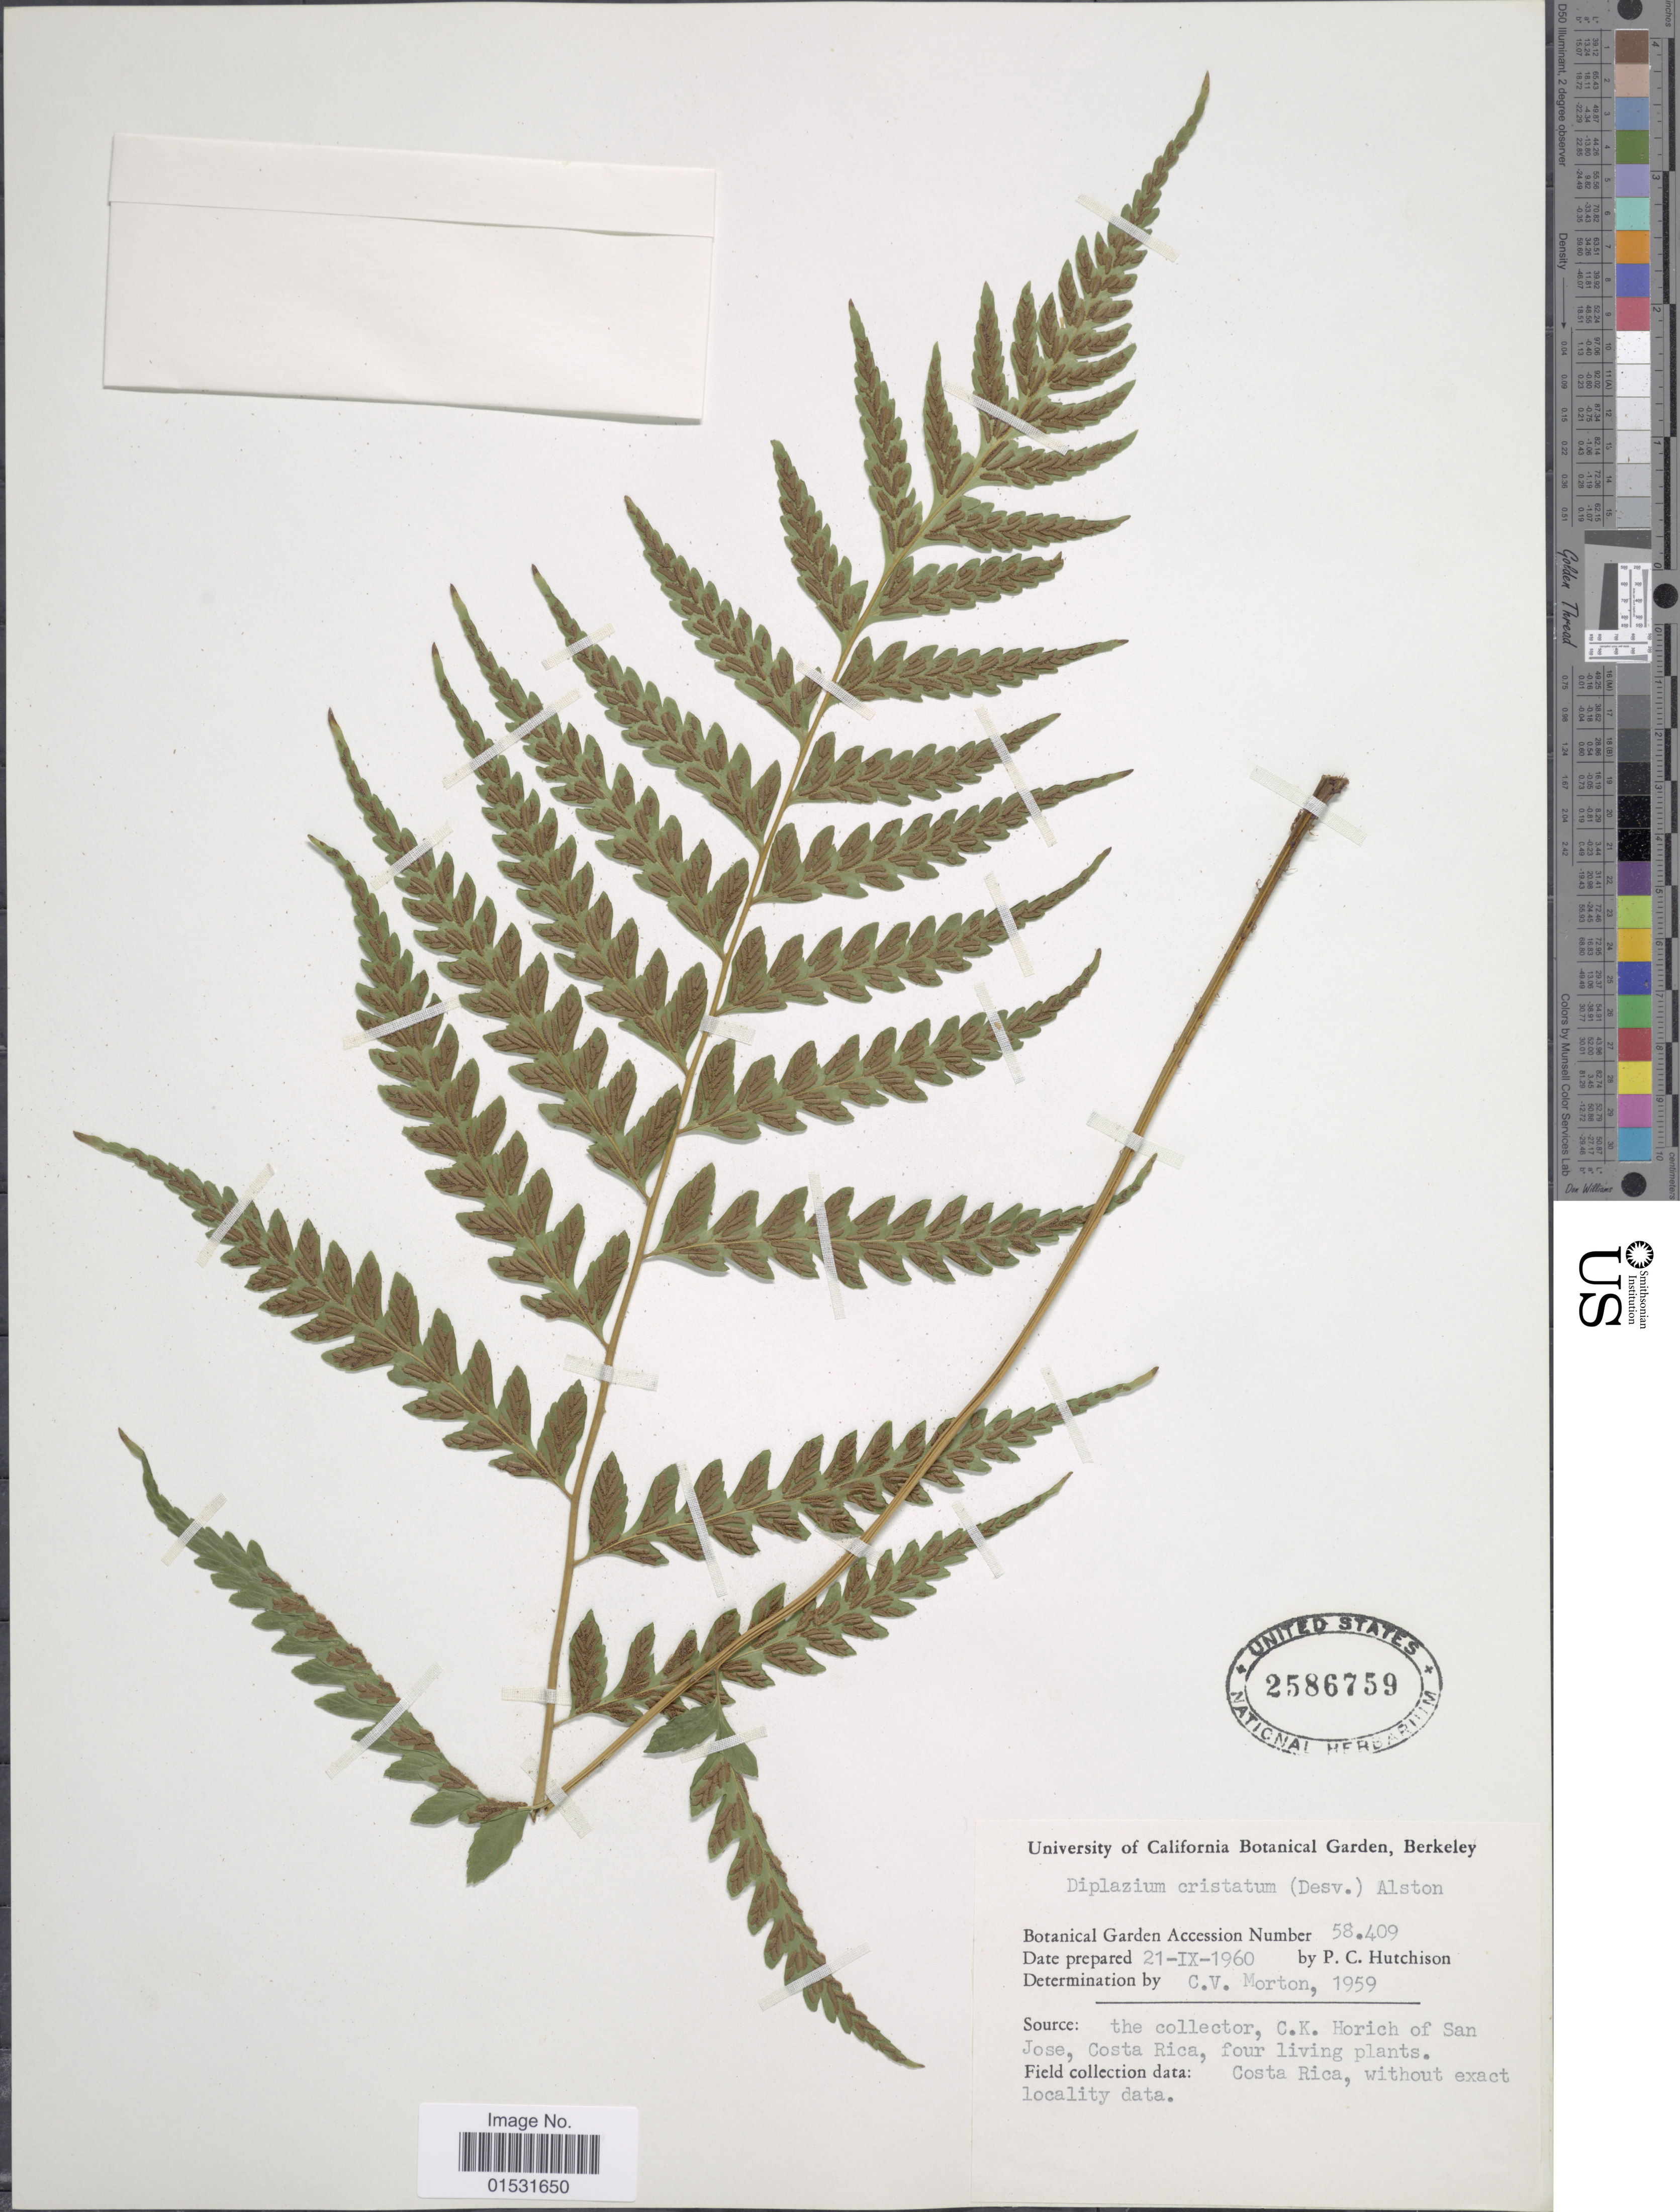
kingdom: Plantae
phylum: Tracheophyta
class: Polypodiopsida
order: Polypodiales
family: Athyriaceae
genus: Diplazium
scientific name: Diplazium cristatum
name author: (Desr.) Alston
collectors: P. C. Hutchison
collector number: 58409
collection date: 1960-09-21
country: United States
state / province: California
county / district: Alameda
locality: University of California Botanical Garden, Berkeley.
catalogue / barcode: US 2586759